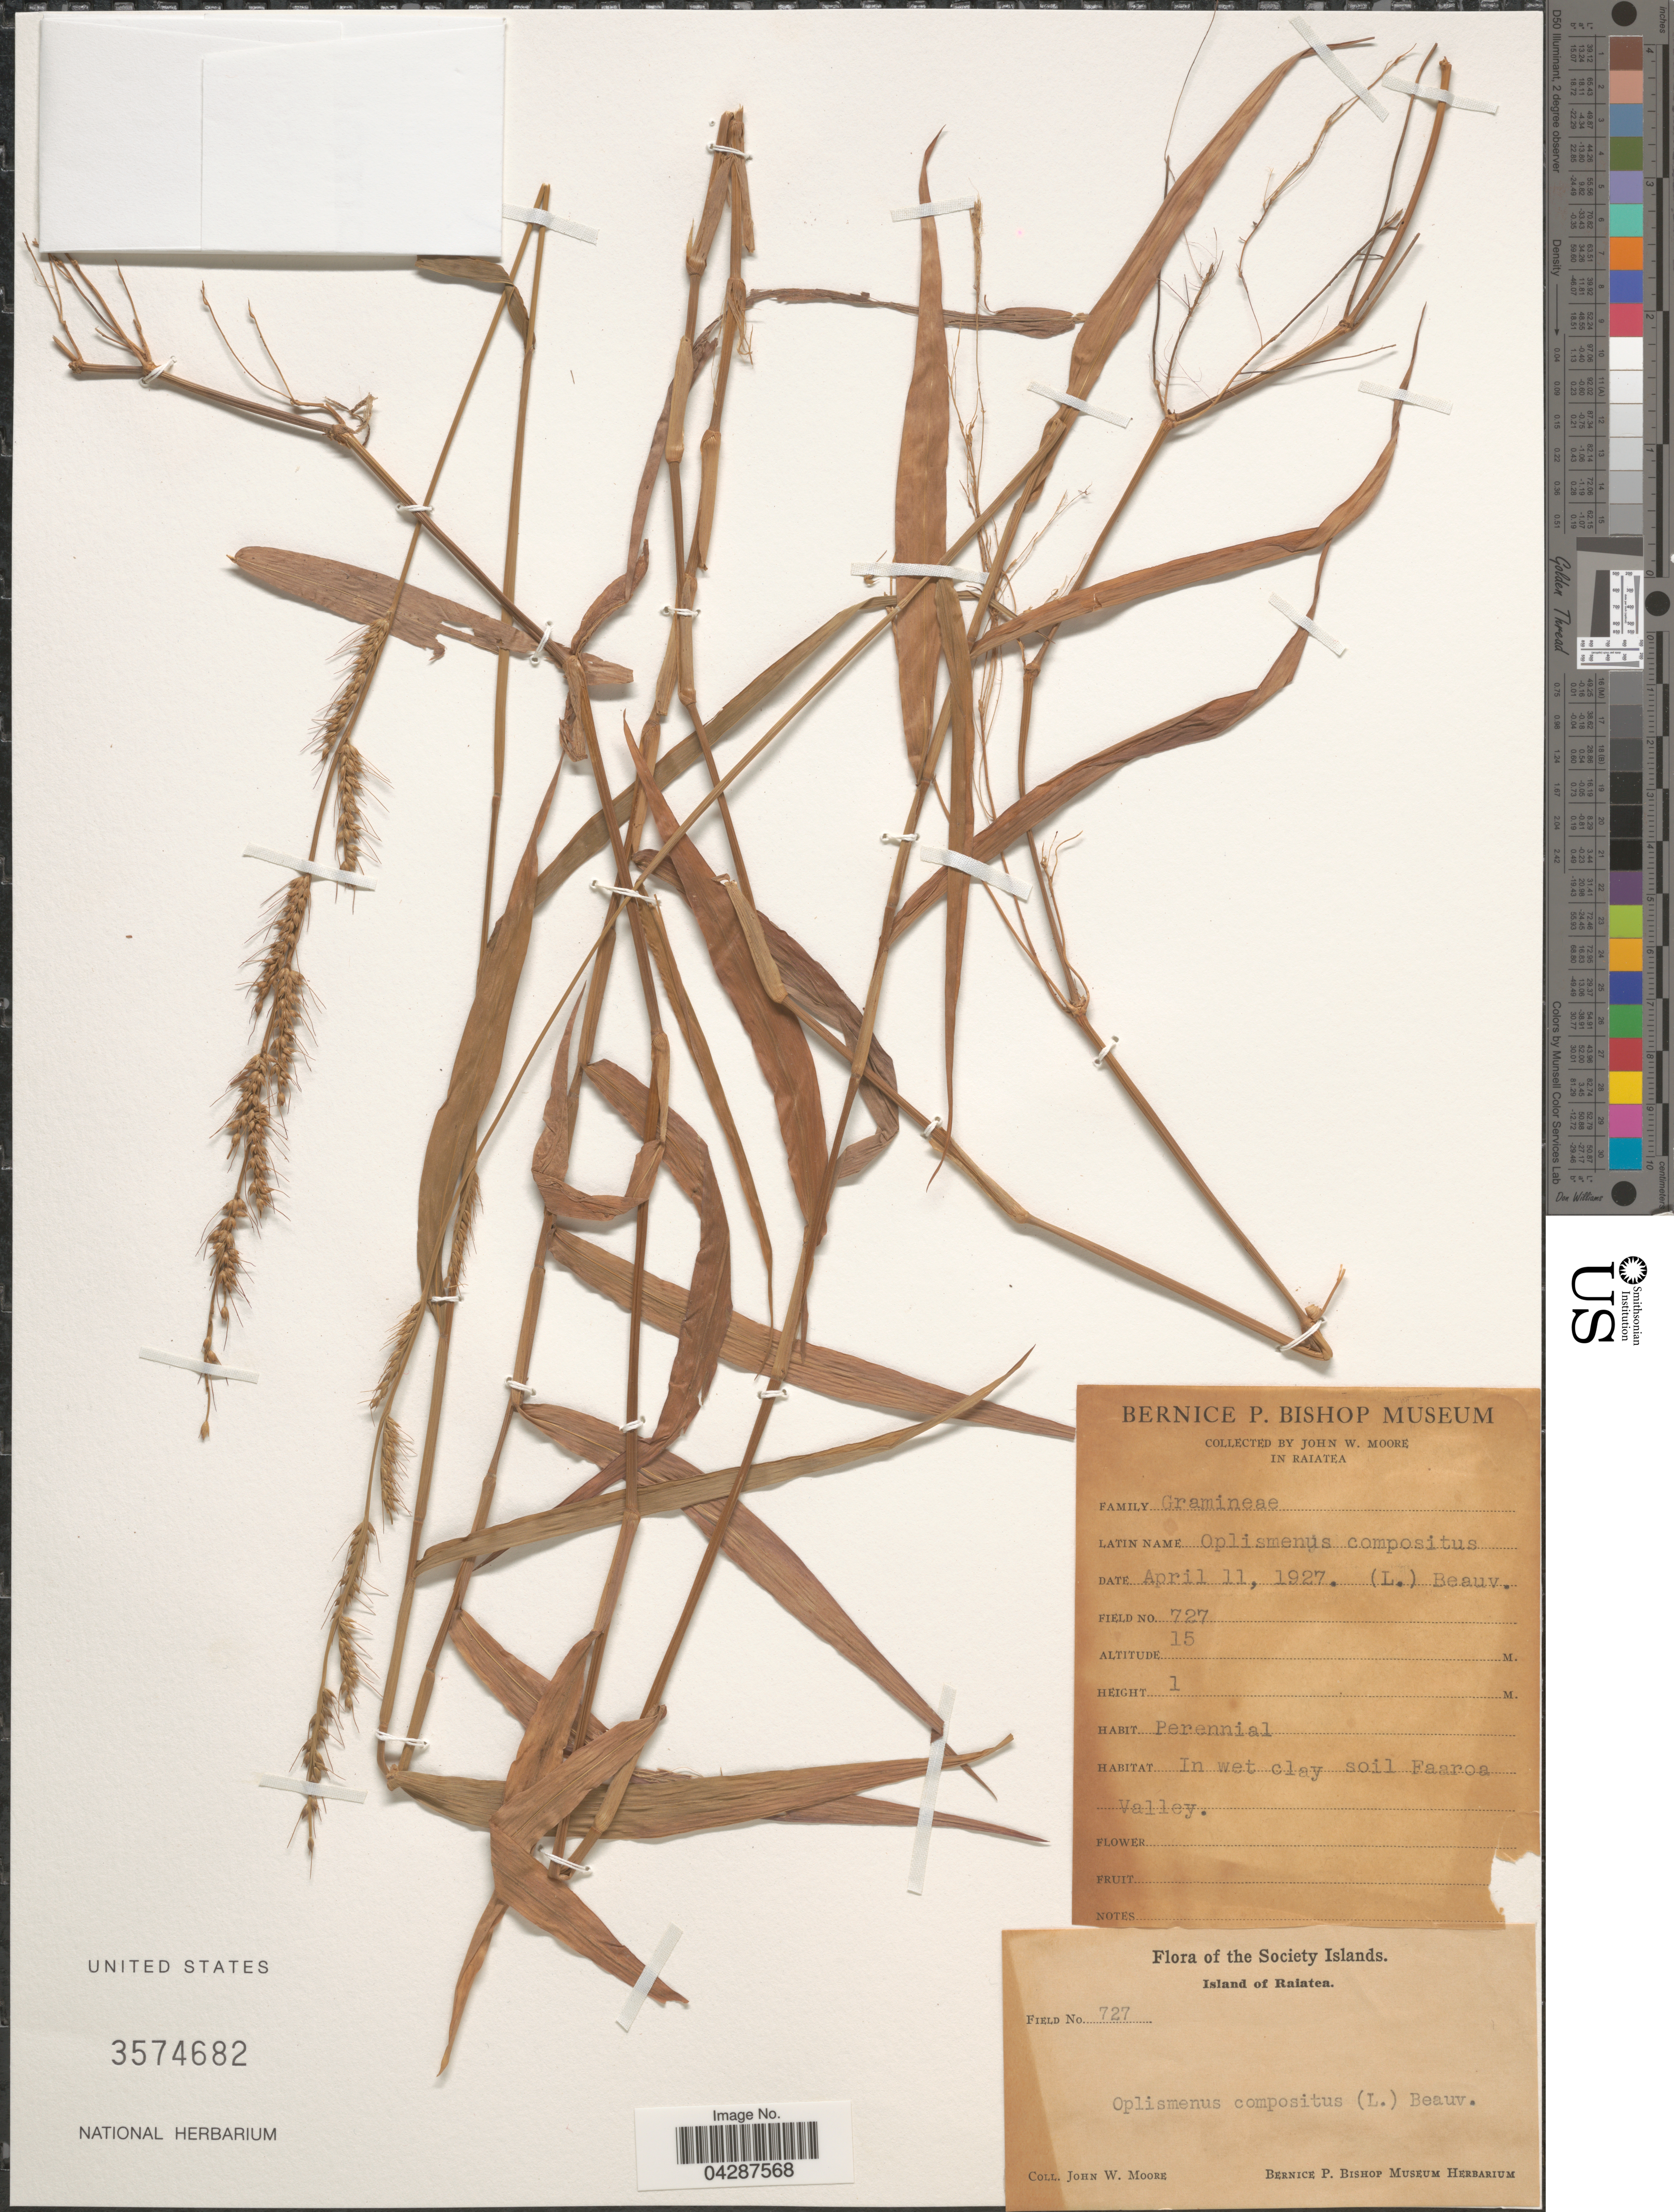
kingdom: Plantae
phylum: Tracheophyta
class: Liliopsida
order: Poales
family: Poaceae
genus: Oplismenus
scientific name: Oplismenus compositus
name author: (L.) P. Beauv.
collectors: J. Moore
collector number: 727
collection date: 1927-04-11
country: French Polynesia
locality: The Society Islands. Island of Raiatea.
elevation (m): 15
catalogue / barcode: US 3574682